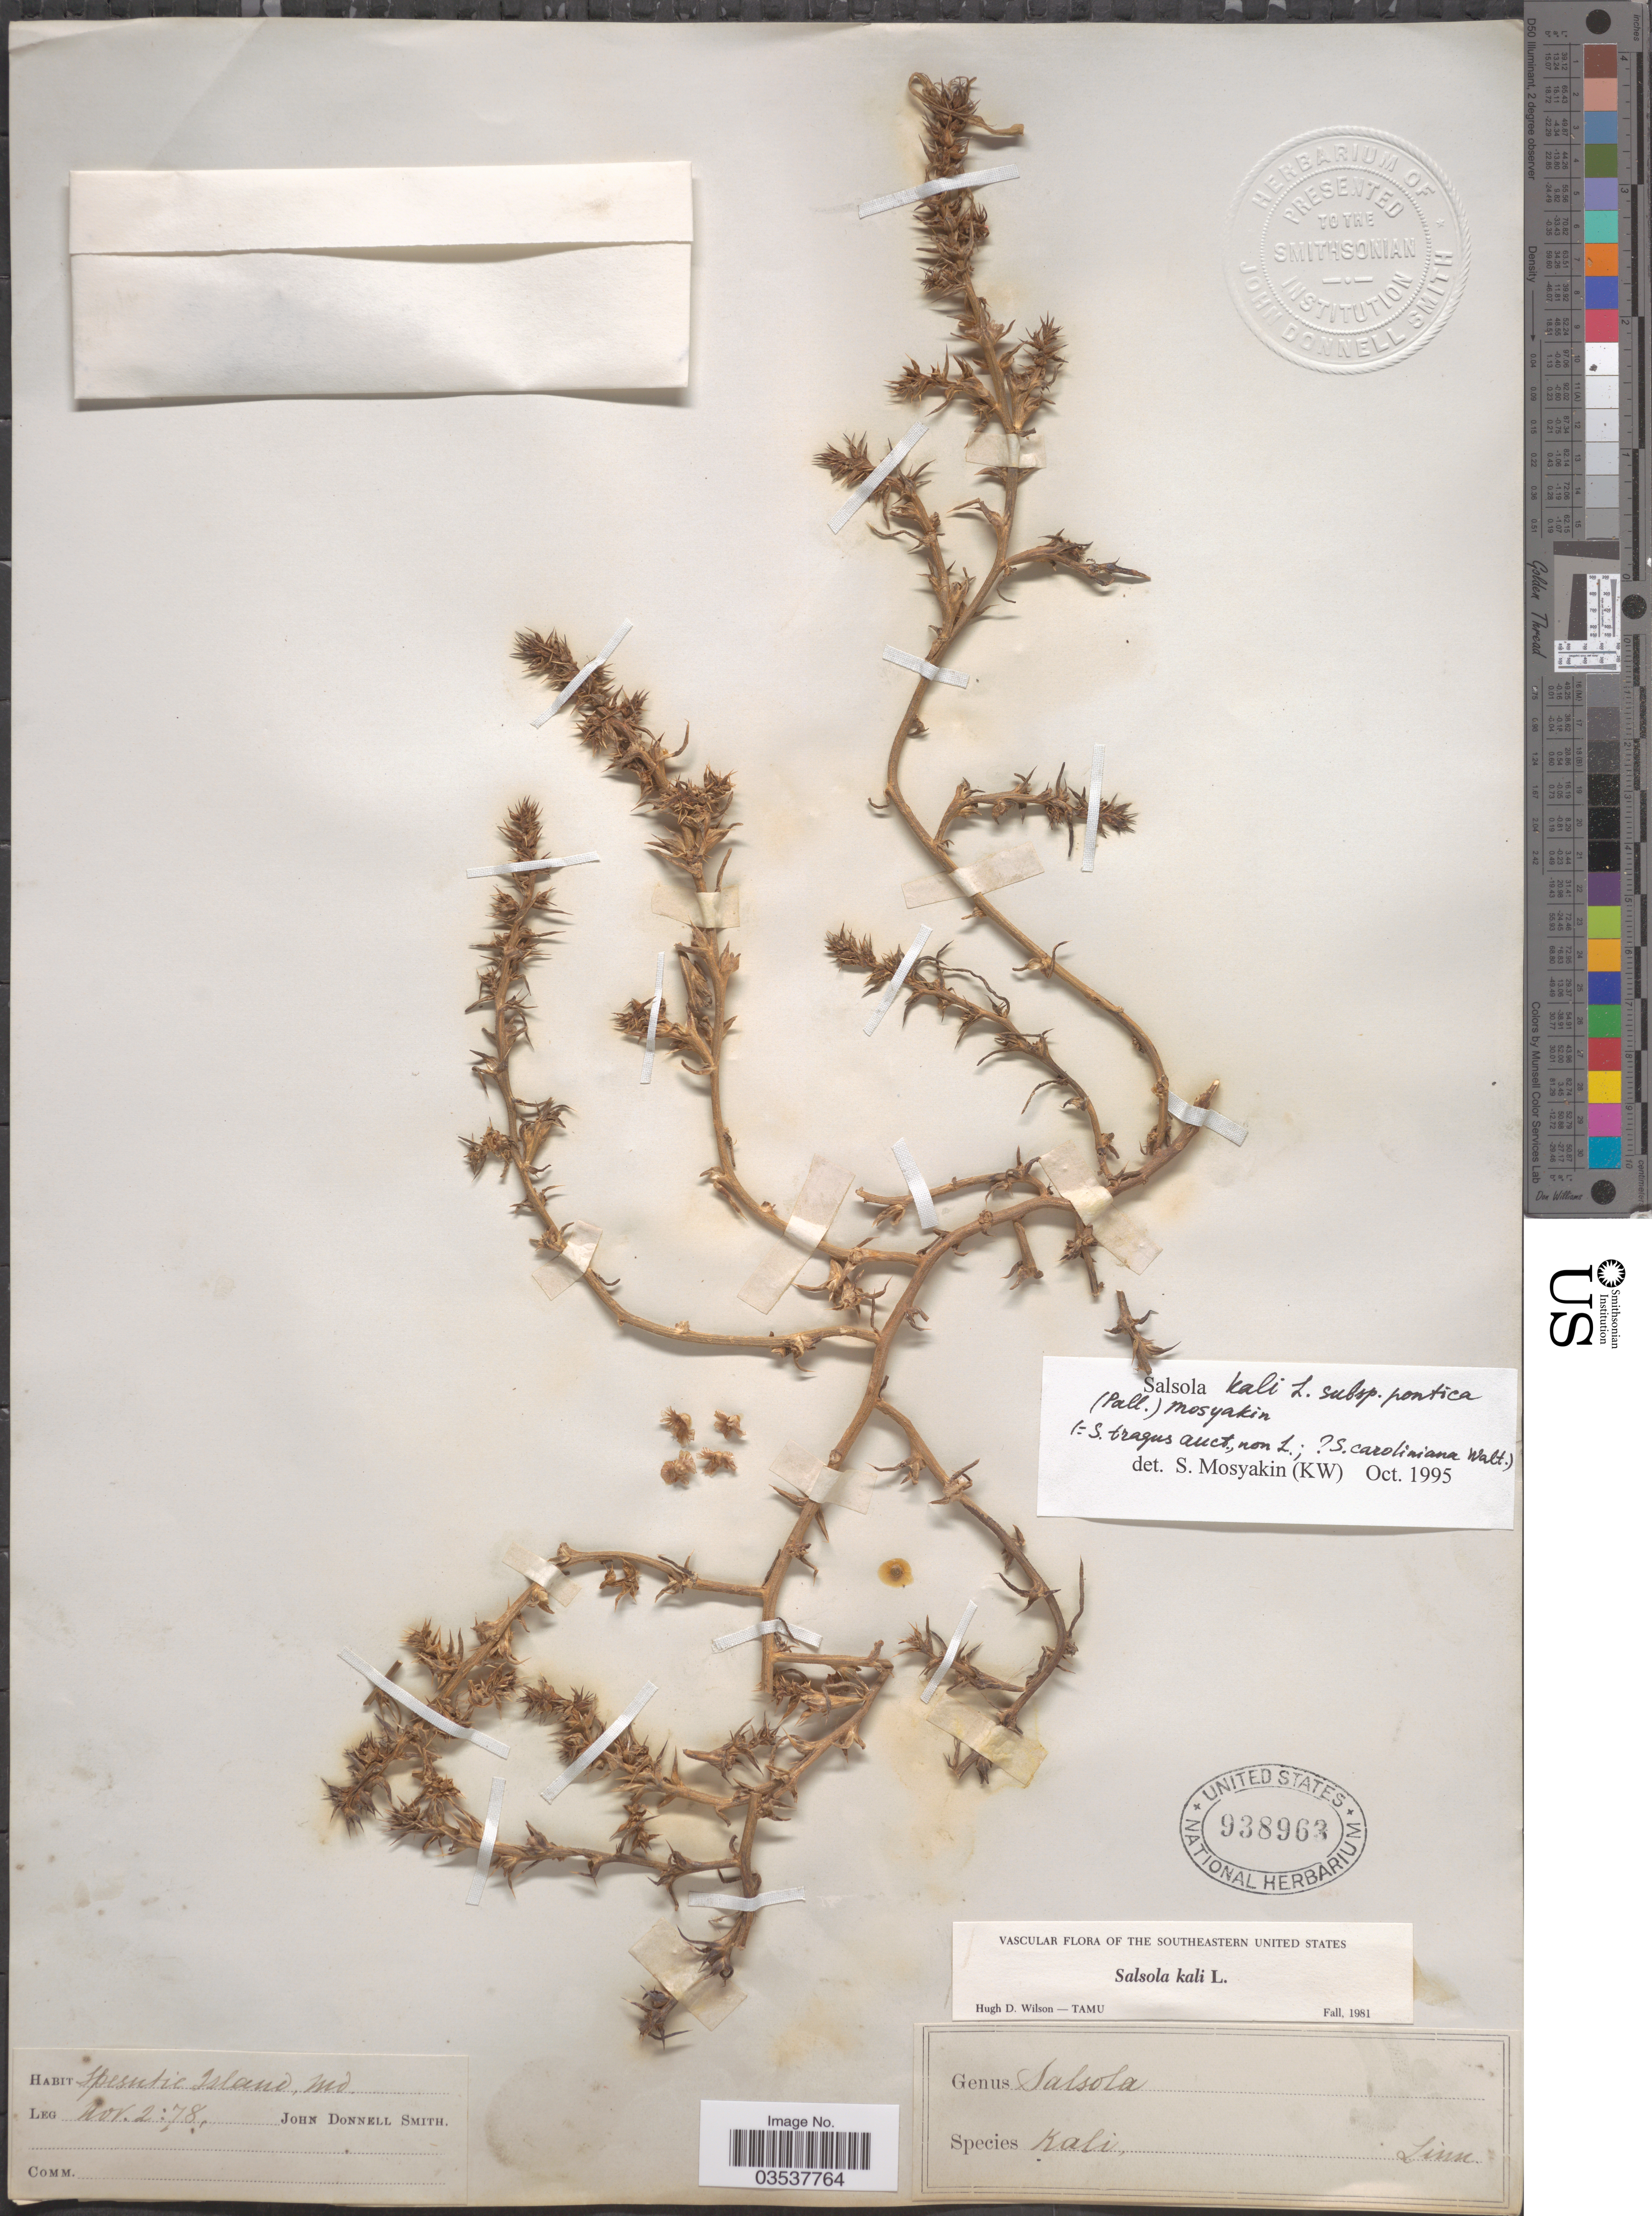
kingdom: Plantae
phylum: Tracheophyta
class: Magnoliopsida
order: Caryophyllales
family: Amaranthaceae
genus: Salsola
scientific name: Salsola kali var. caroliniana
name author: (Walter) Nutt.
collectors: J. Donnell Smith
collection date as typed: Transcribed d/m/y: 2/11/78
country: United States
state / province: Maryland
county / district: Harford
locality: Spesutie Island.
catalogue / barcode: US 938963